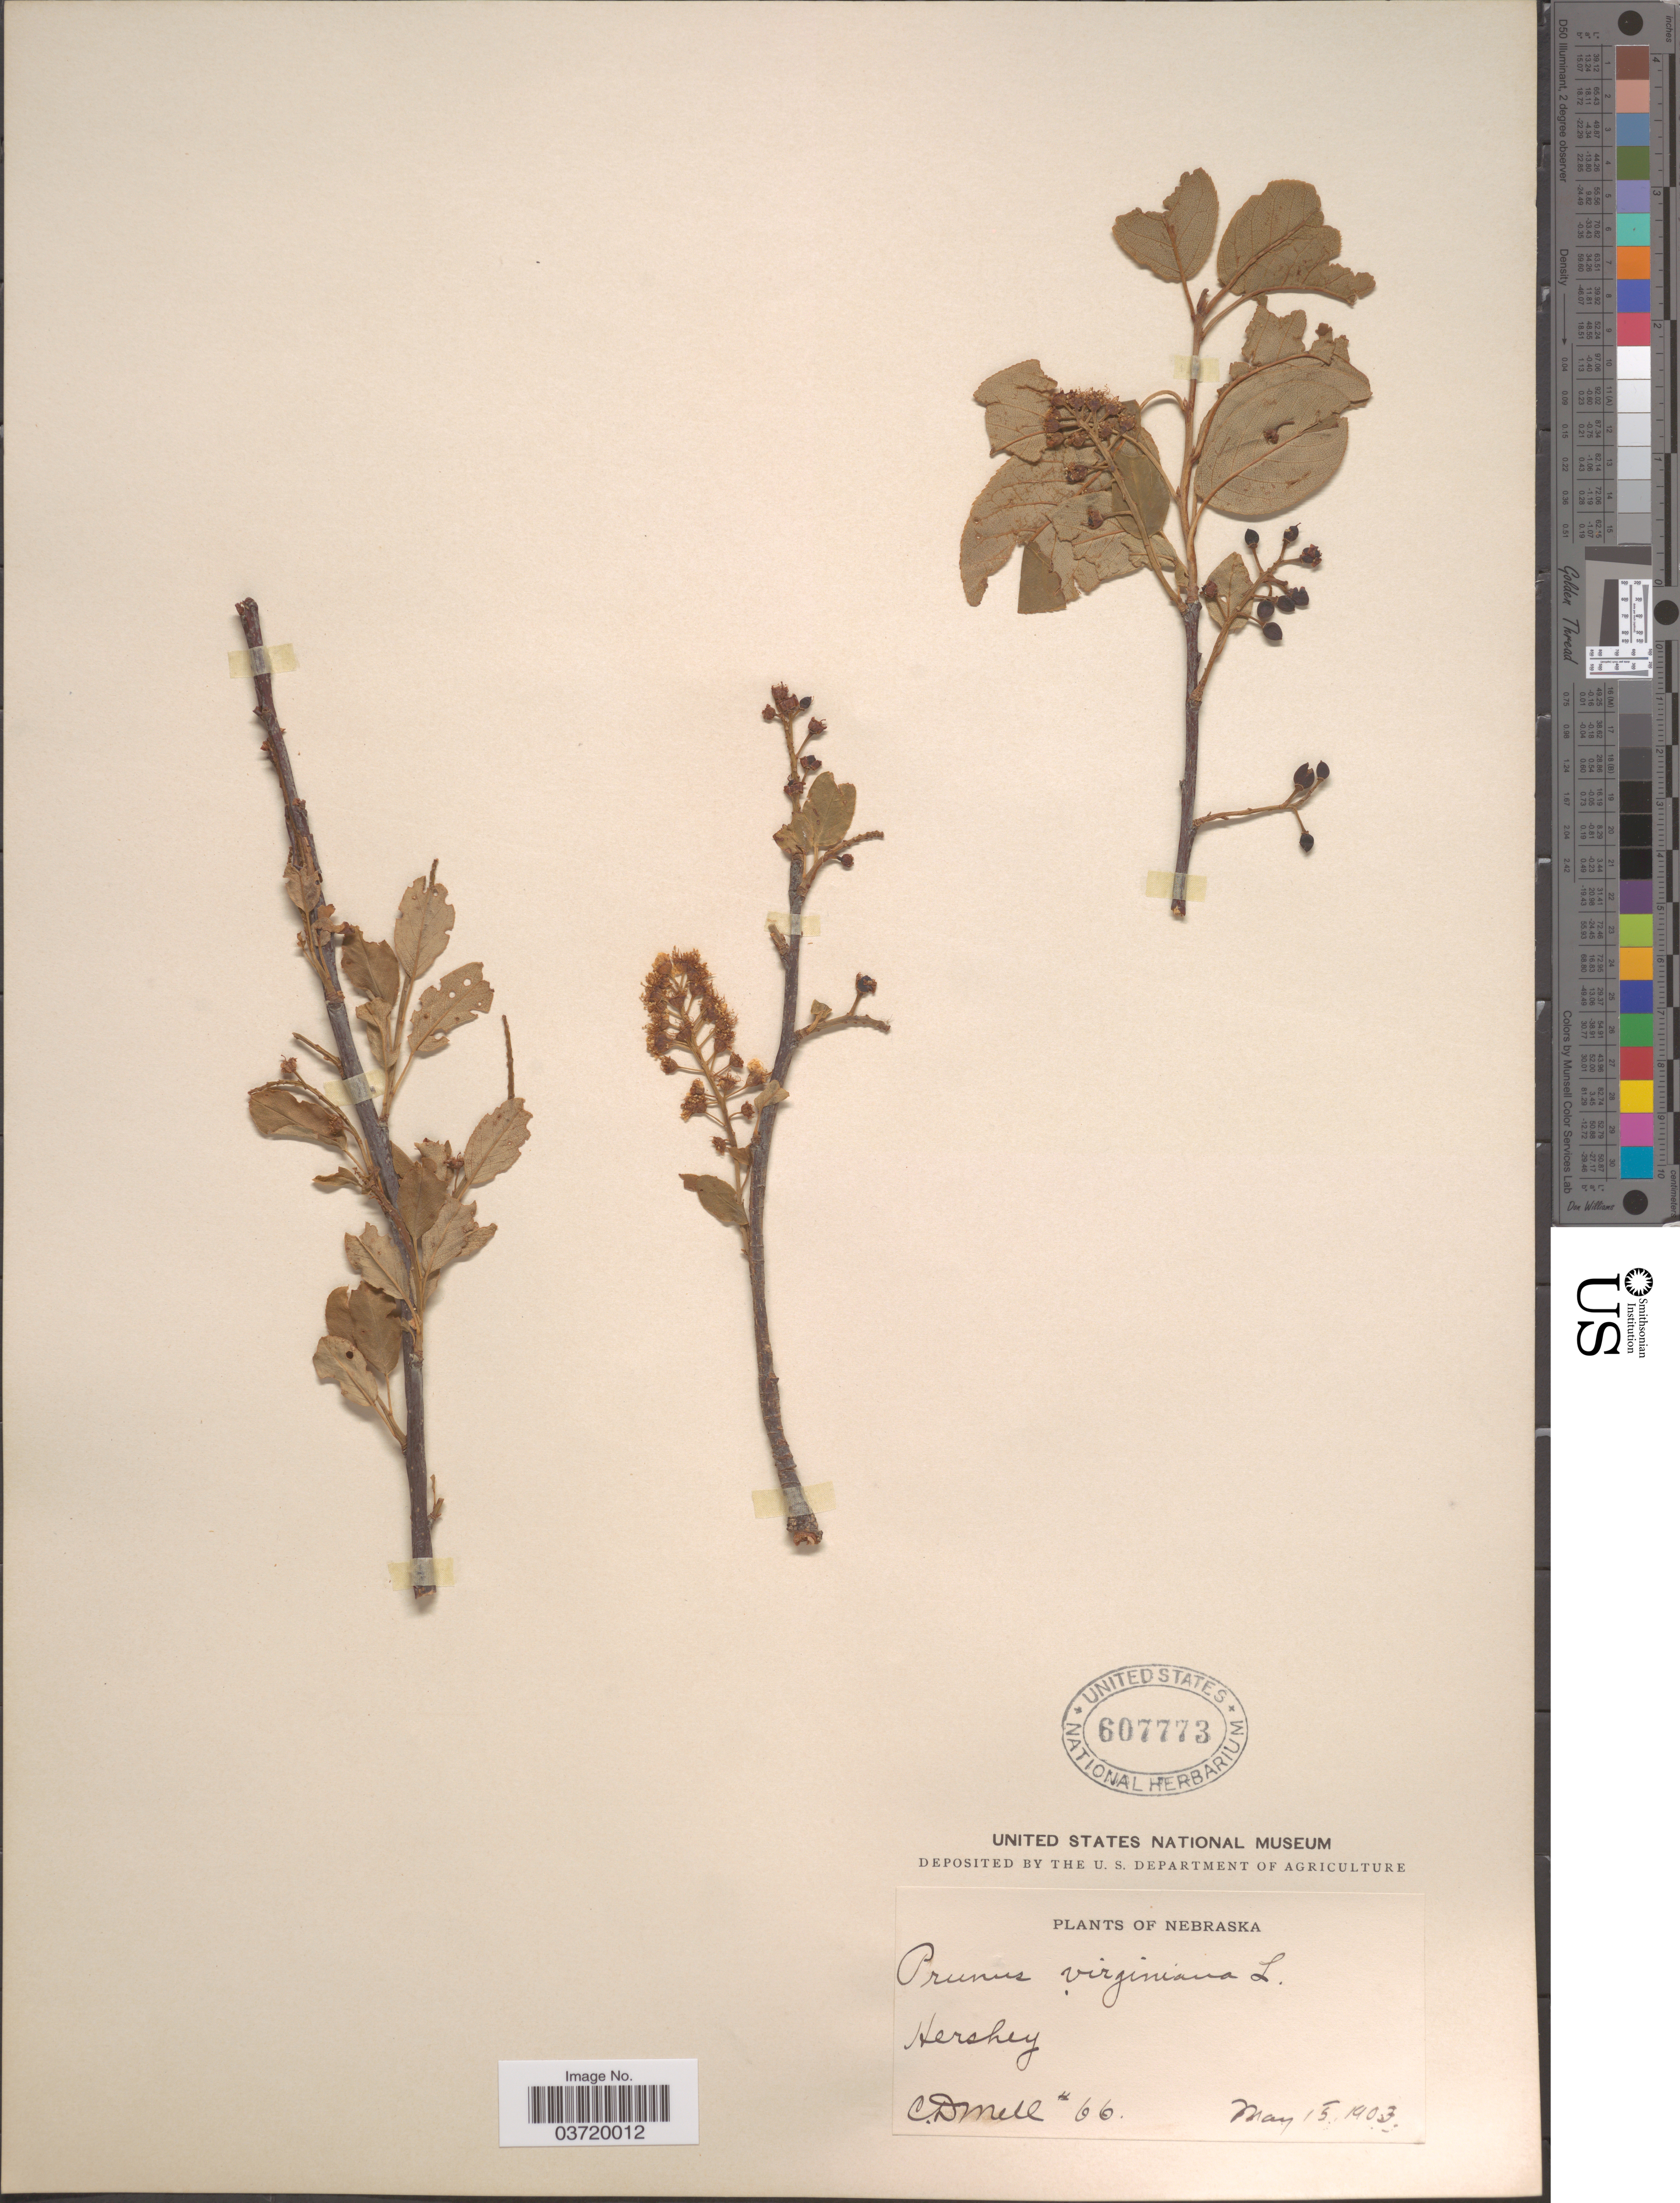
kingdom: Plantae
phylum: Tracheophyta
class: Magnoliopsida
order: Rosales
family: Rosaceae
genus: Prunus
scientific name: Prunus virginiana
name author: L.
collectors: C. D. Mell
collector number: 66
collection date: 1903-05-15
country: United States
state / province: Nebraska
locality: Hershey.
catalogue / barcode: US 607773